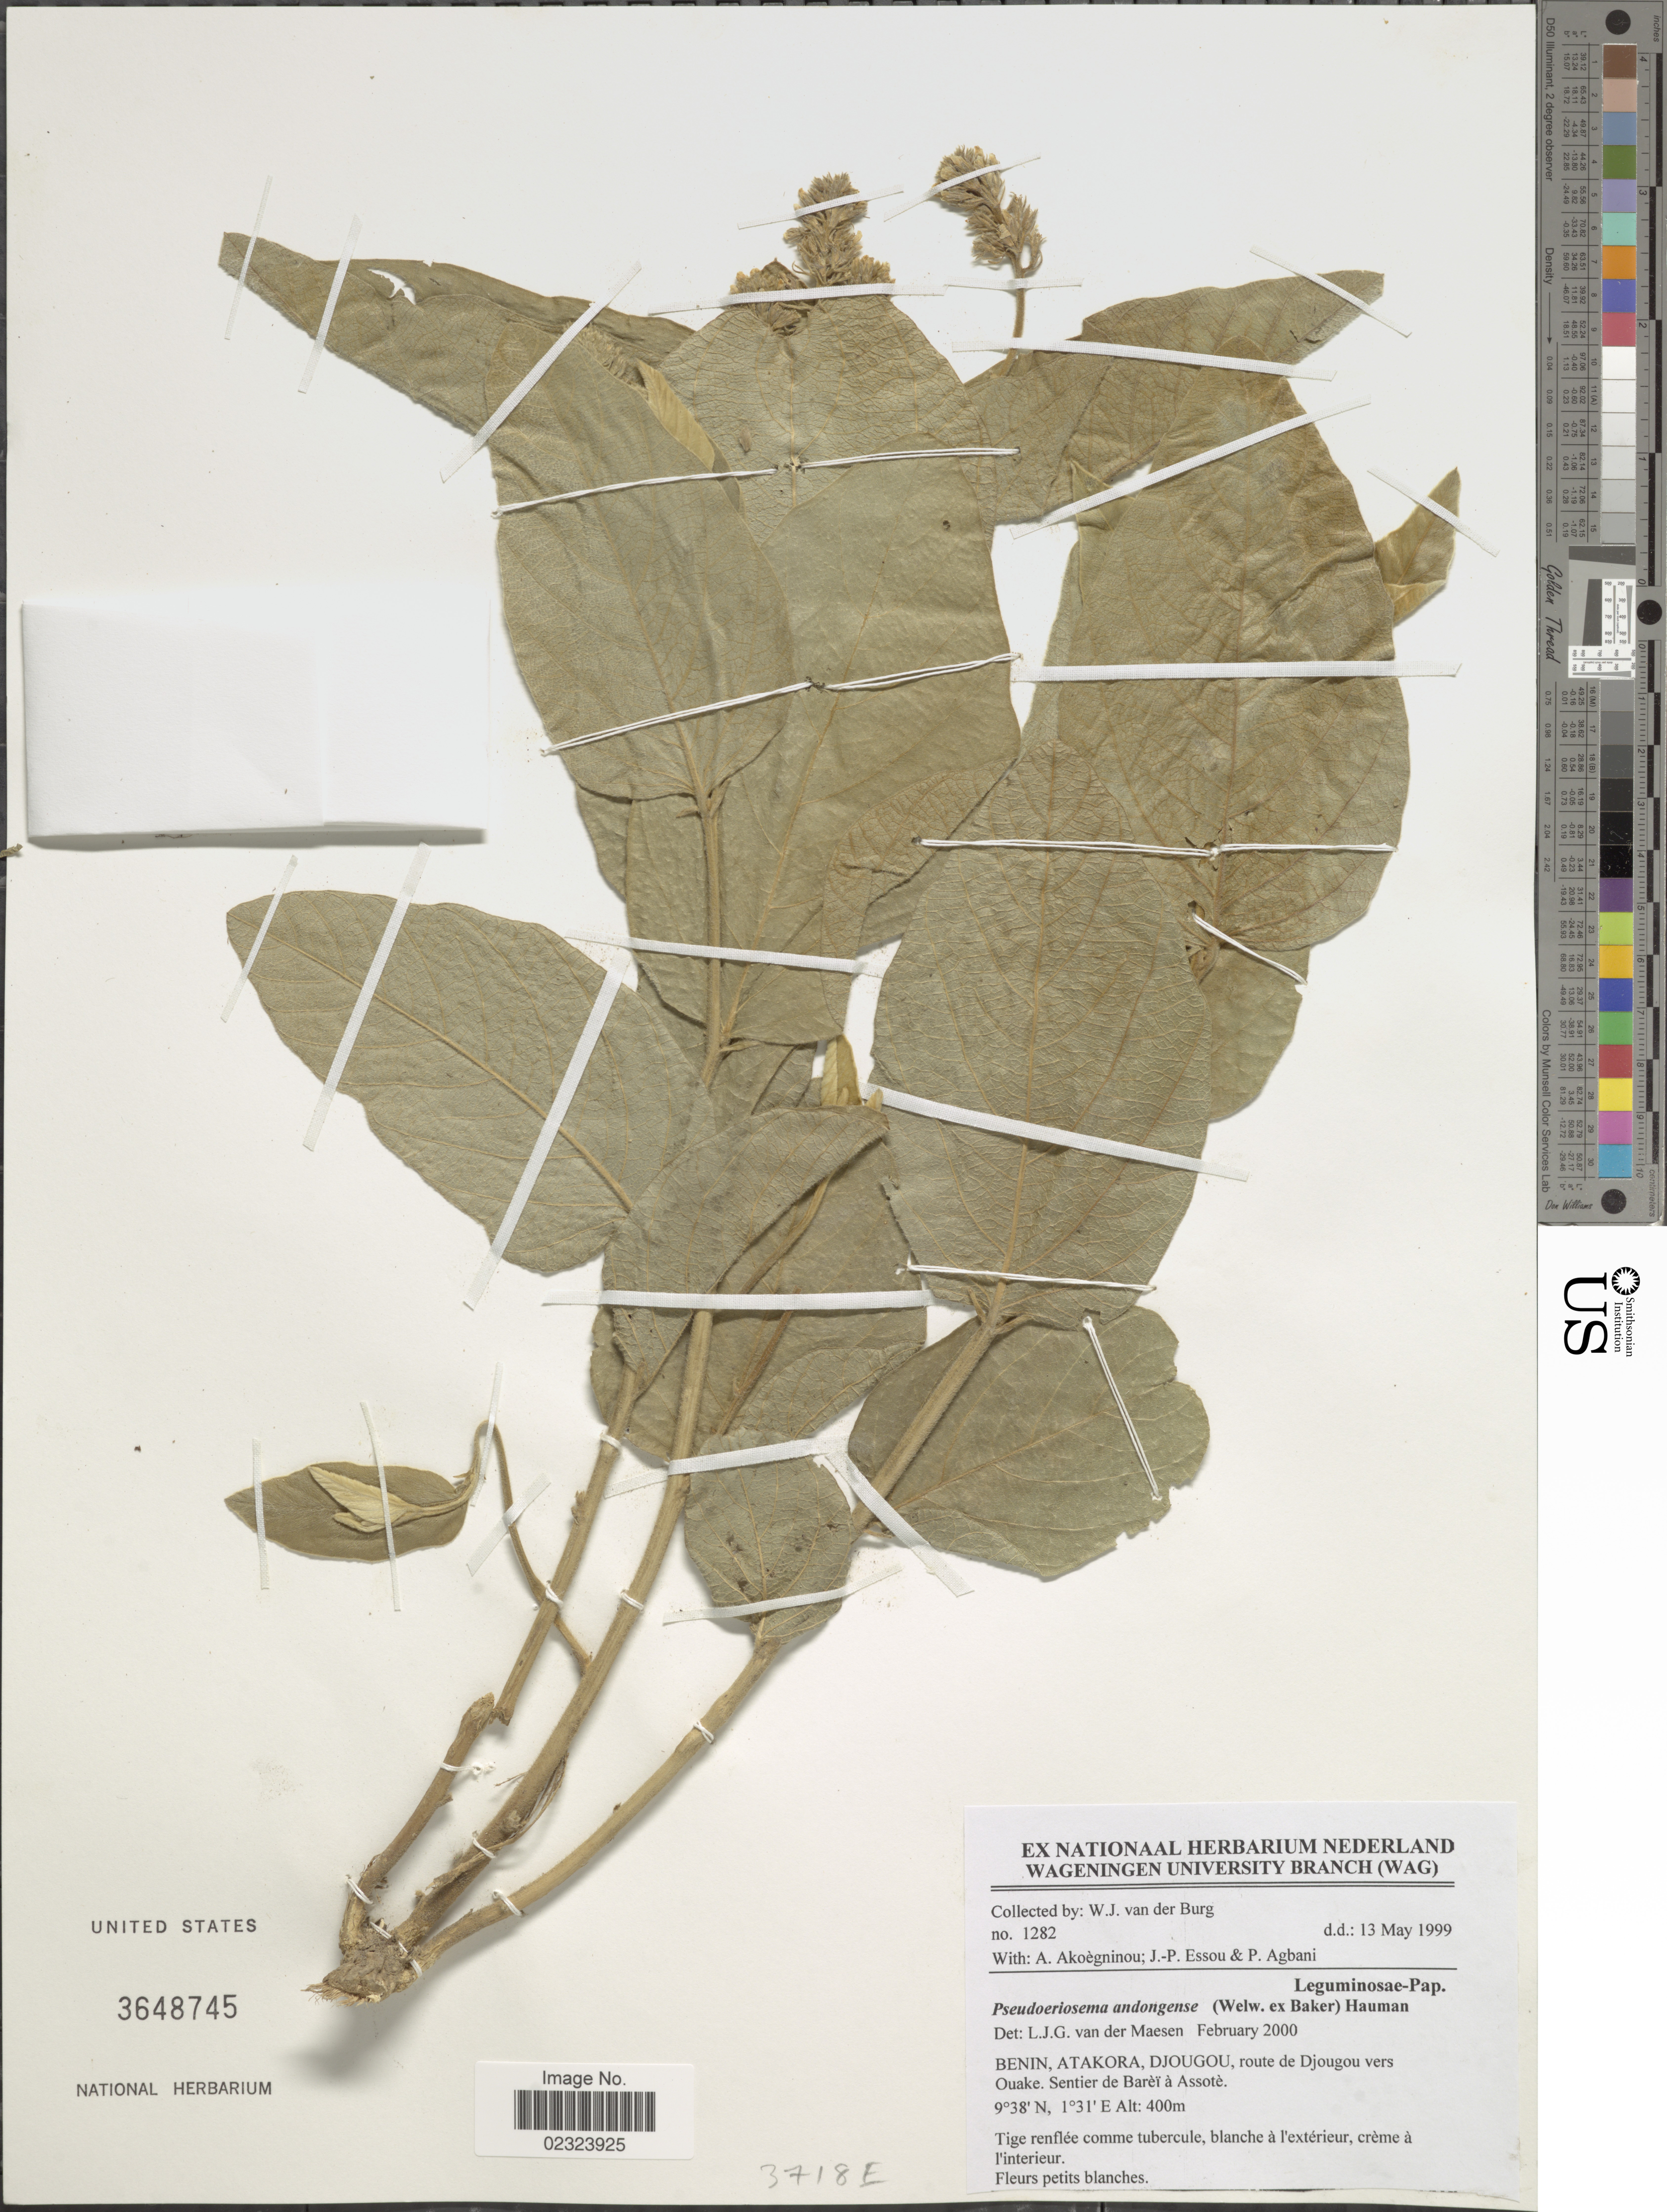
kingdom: Plantae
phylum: Tracheophyta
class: Magnoliopsida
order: Fabales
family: Fabaceae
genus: Pseudoeriosema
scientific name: Pseudoeriosema andongense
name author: (Welw. ex Baker) Hauman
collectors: W. van der Burg, A. Akoegninou, J. Essou & P. Agbani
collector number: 1282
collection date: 1999-05-13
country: Benin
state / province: Atakora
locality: Djougou, route de Djougou vers Ouake. Sentier de Barèï à Assotè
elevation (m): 400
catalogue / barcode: US 3648745